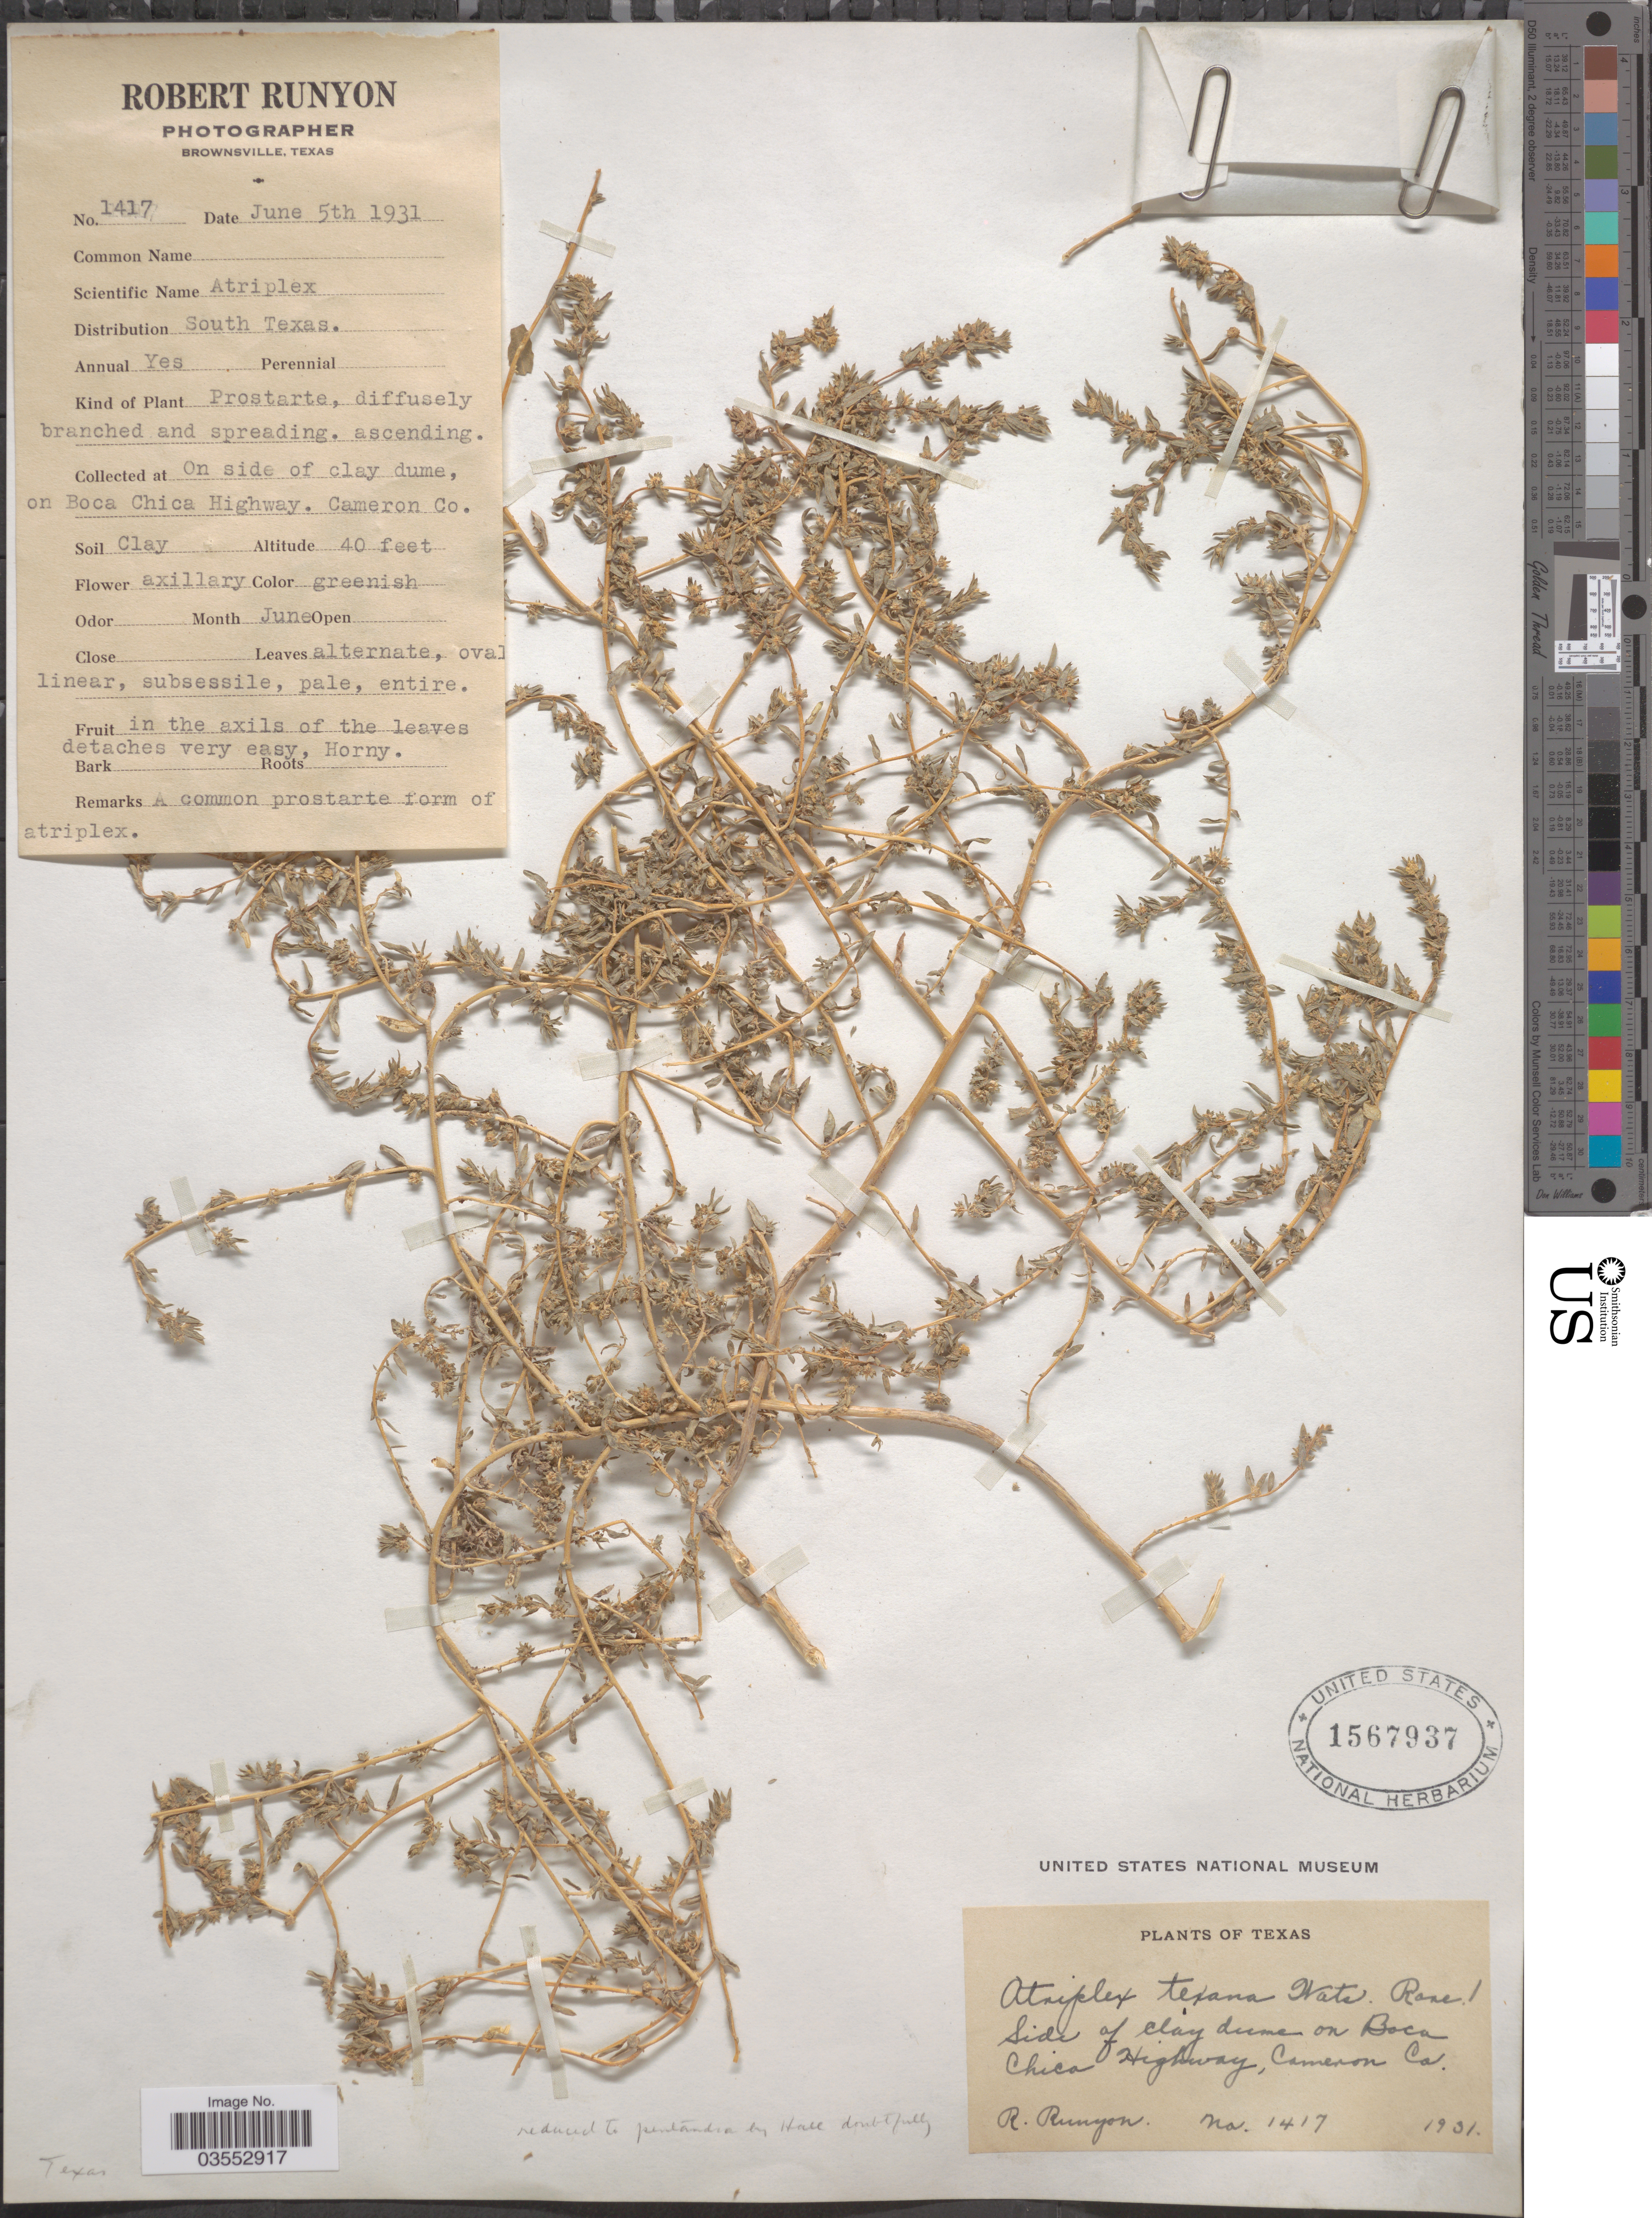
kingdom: Plantae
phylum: Tracheophyta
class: Magnoliopsida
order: Caryophyllales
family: Amaranthaceae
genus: Atriplex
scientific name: Atriplex texana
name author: S. Watson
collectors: R. Runyon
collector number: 1417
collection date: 1931-06-05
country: United States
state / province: Texas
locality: Side of clay dume on Boca Chica Highway, Cameron Co. South Texas.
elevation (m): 12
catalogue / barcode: US 1567937